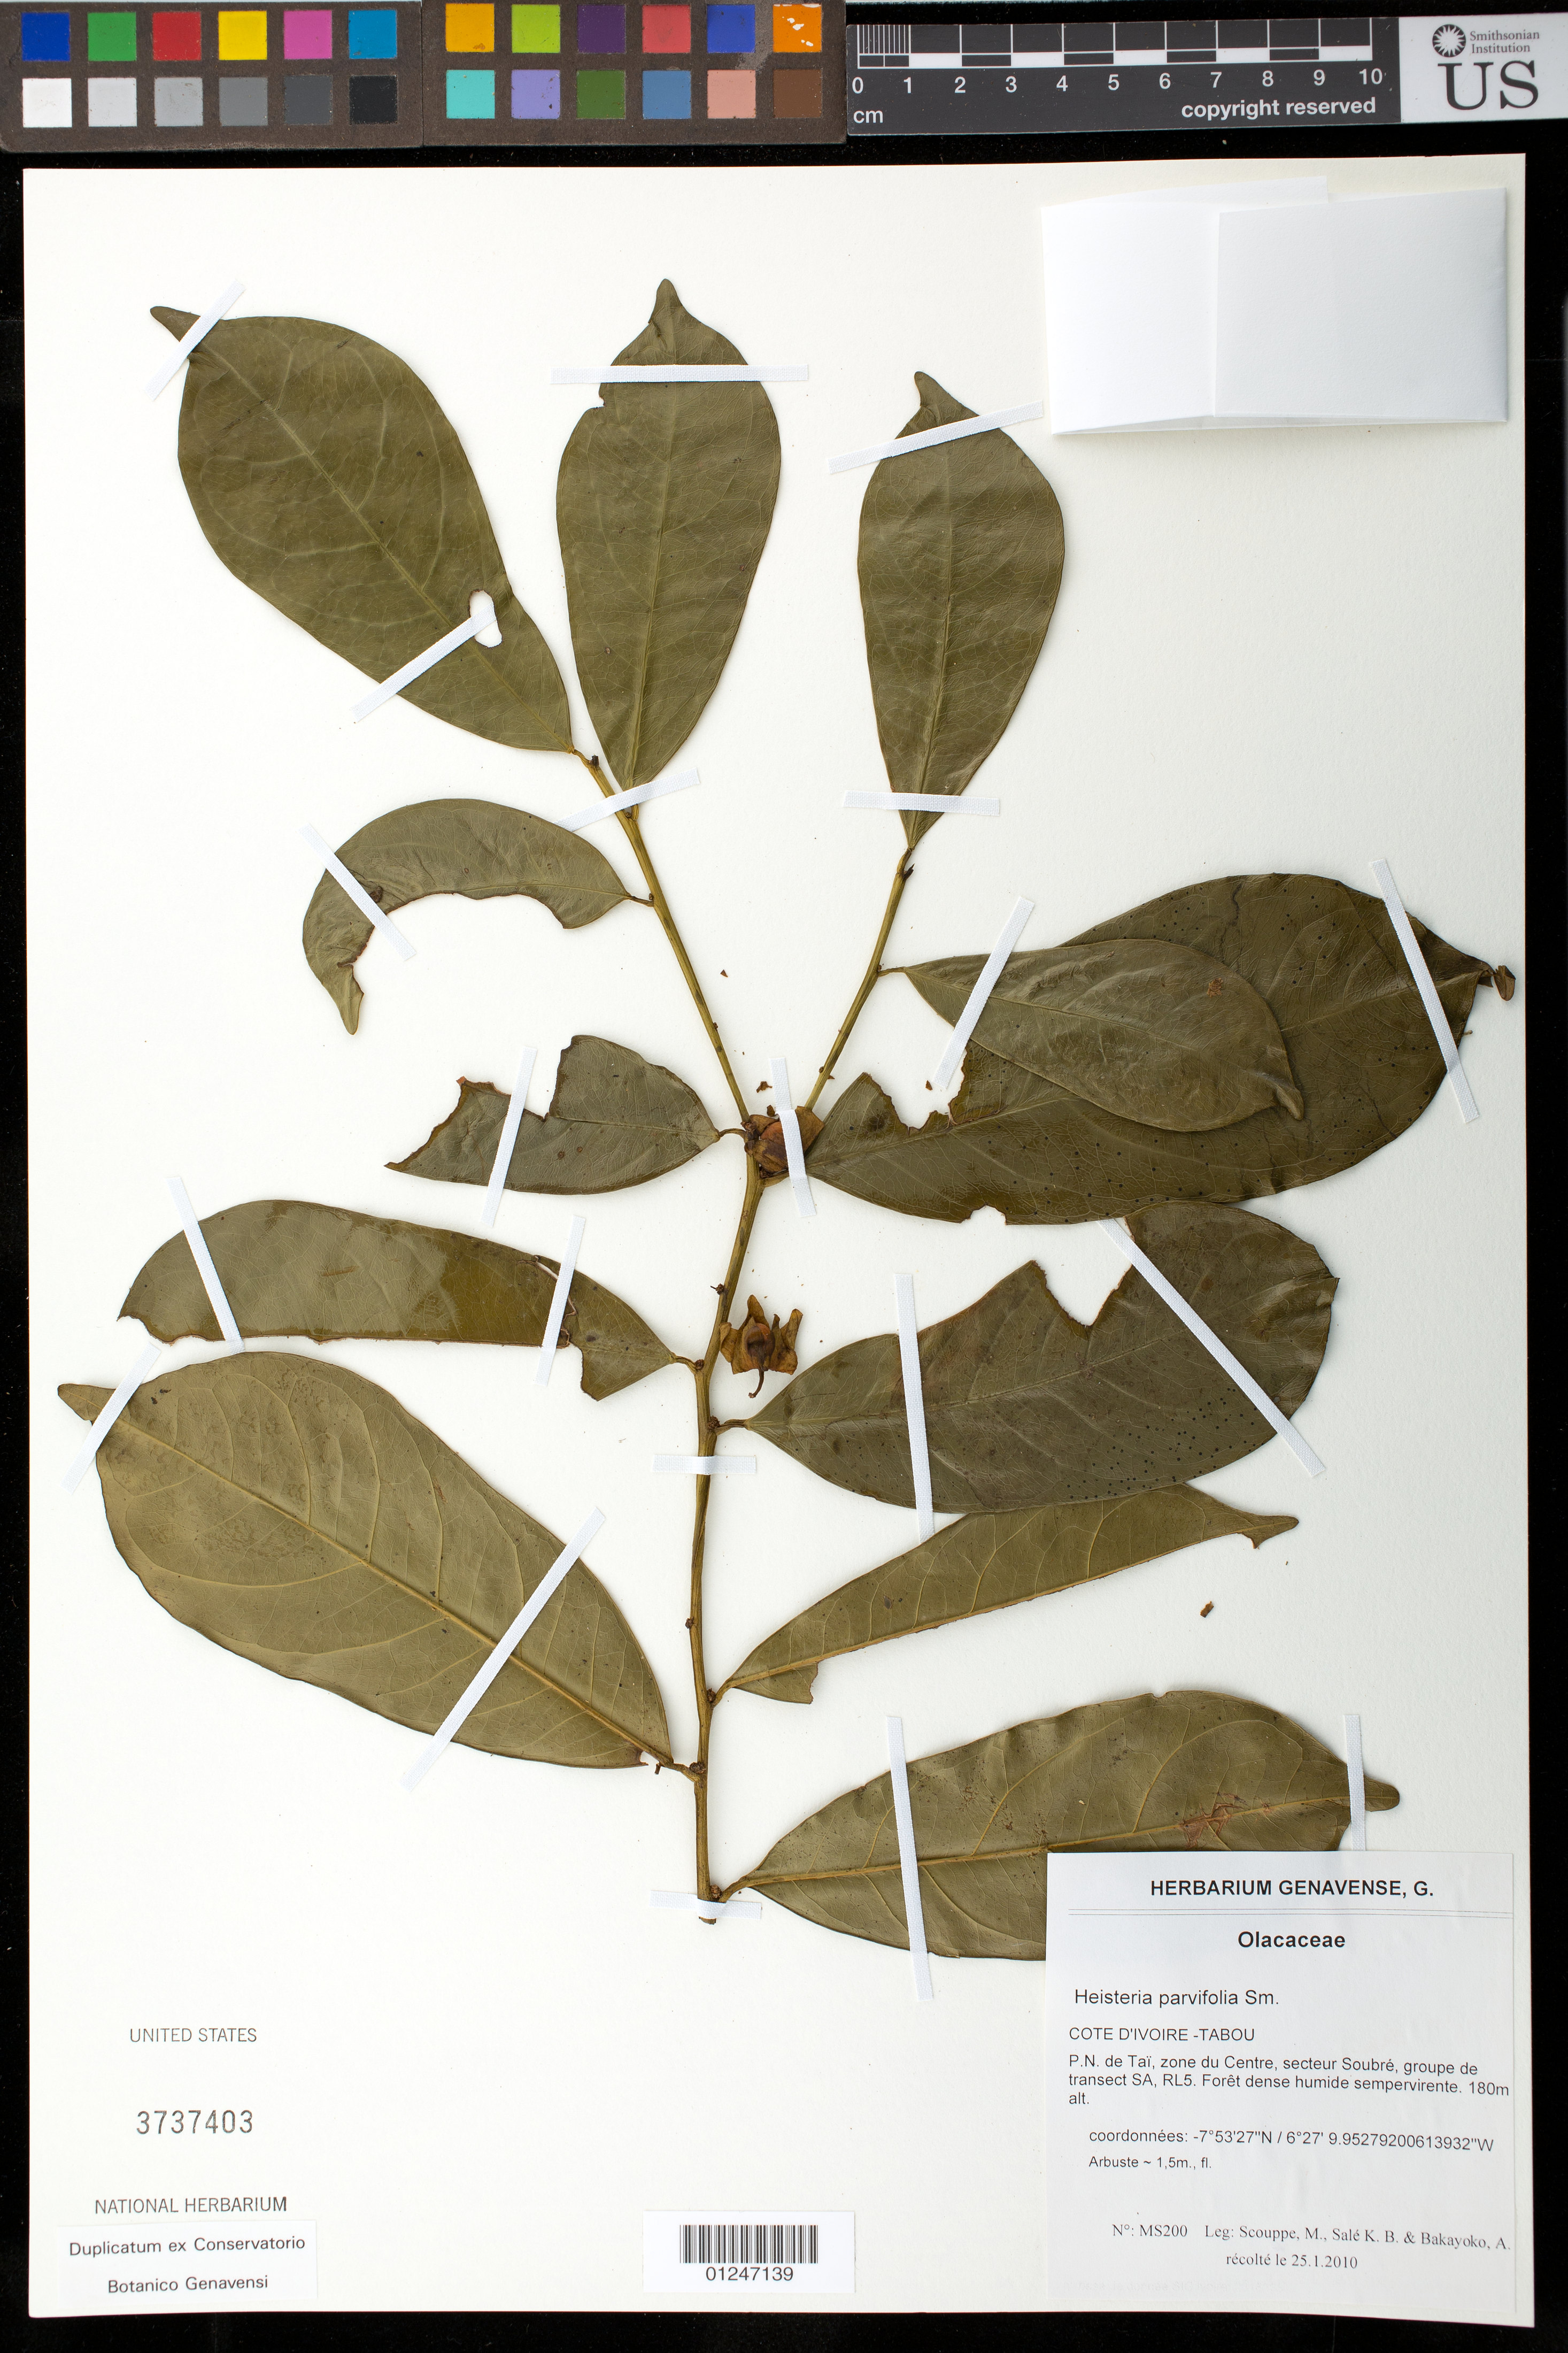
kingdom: Plantae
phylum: Tracheophyta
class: Magnoliopsida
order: Santalales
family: Erythropalaceae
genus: Heisteria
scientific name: Heisteria parvifolia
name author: Sm.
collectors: M. Scouppe, K. Sale & A. Bakayoko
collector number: MS200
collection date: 2010-01-25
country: Ivory Coast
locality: Côte d'Ivoire- TABOU. P.N. de Tai, Zone Est, secteur Soubre, groupe de transect SA, RL5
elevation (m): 180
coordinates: -7 53 27 N, 6 27 9.92279200613932 N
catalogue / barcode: US 3737403